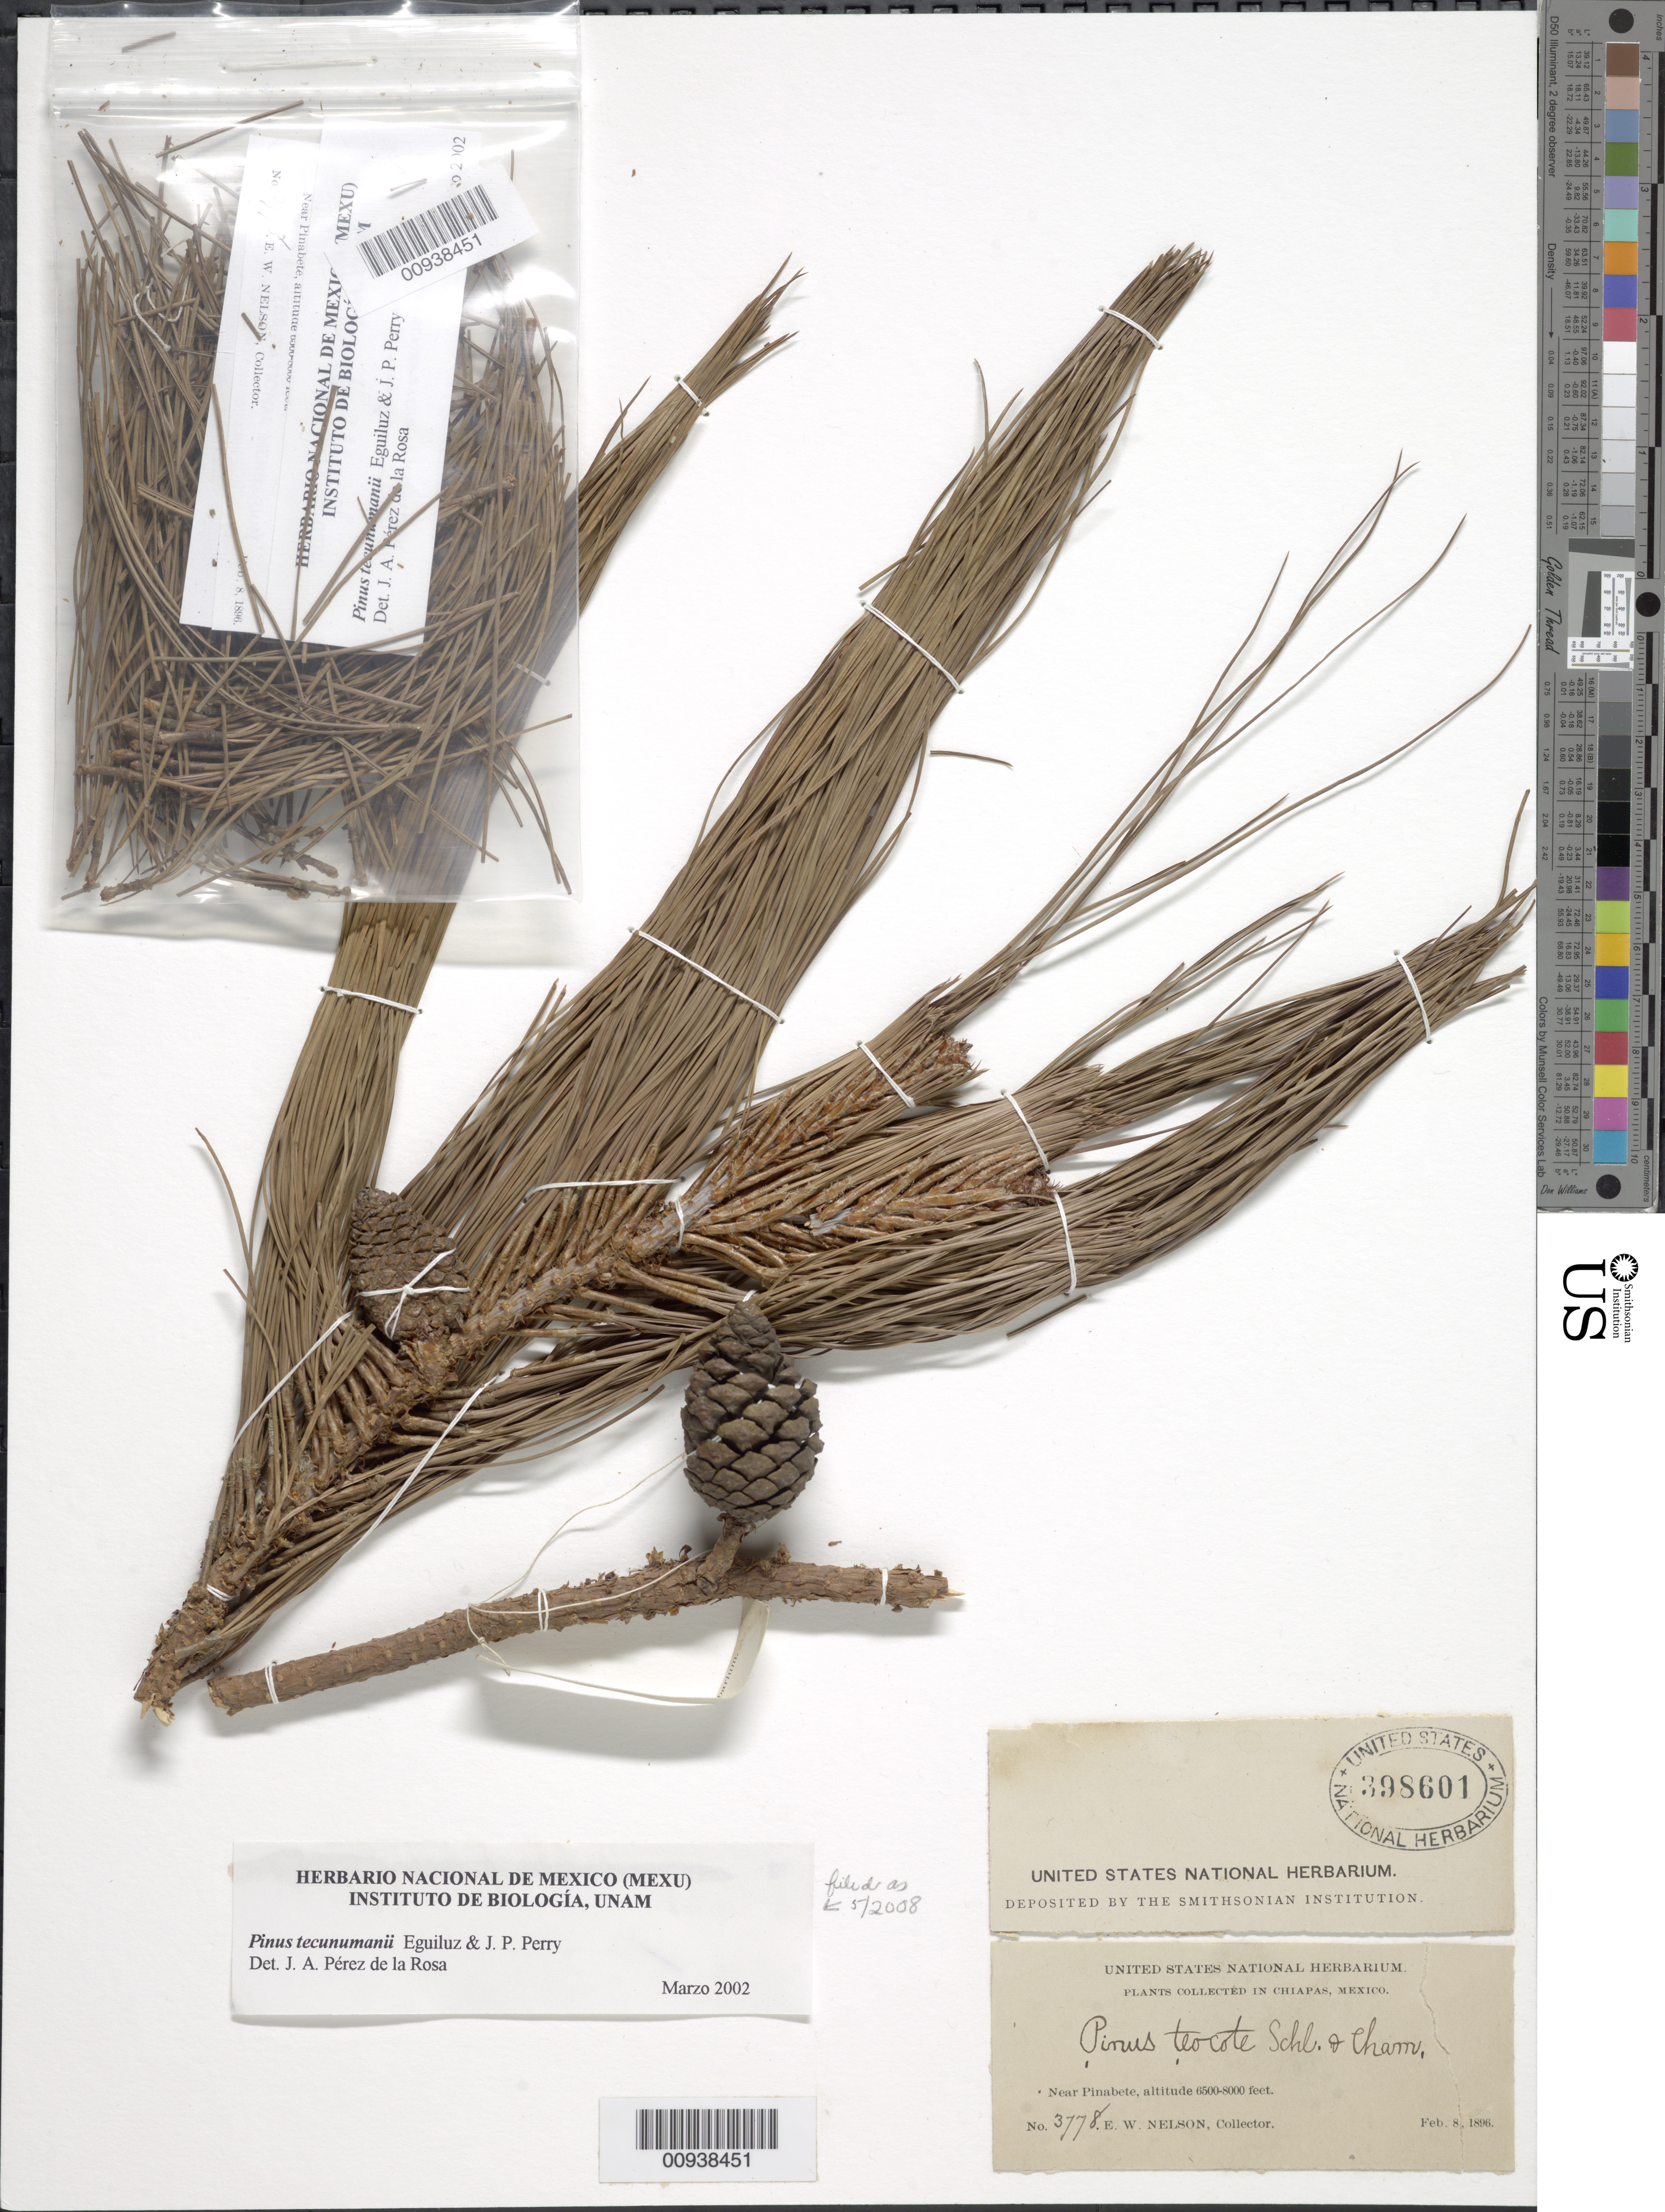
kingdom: Plantae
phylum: Tracheophyta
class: Pinopsida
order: Pinales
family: Pinaceae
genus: Pinus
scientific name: Pinus tecunumanii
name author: F. Schwerdtf. ex Eguiluz & J.P. Perry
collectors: E. W. Nelson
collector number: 3778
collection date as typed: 08 Feb 1896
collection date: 1896-02-08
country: Mexico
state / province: Chiapas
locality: Near Pinabete.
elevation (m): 1981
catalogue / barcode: US 398601